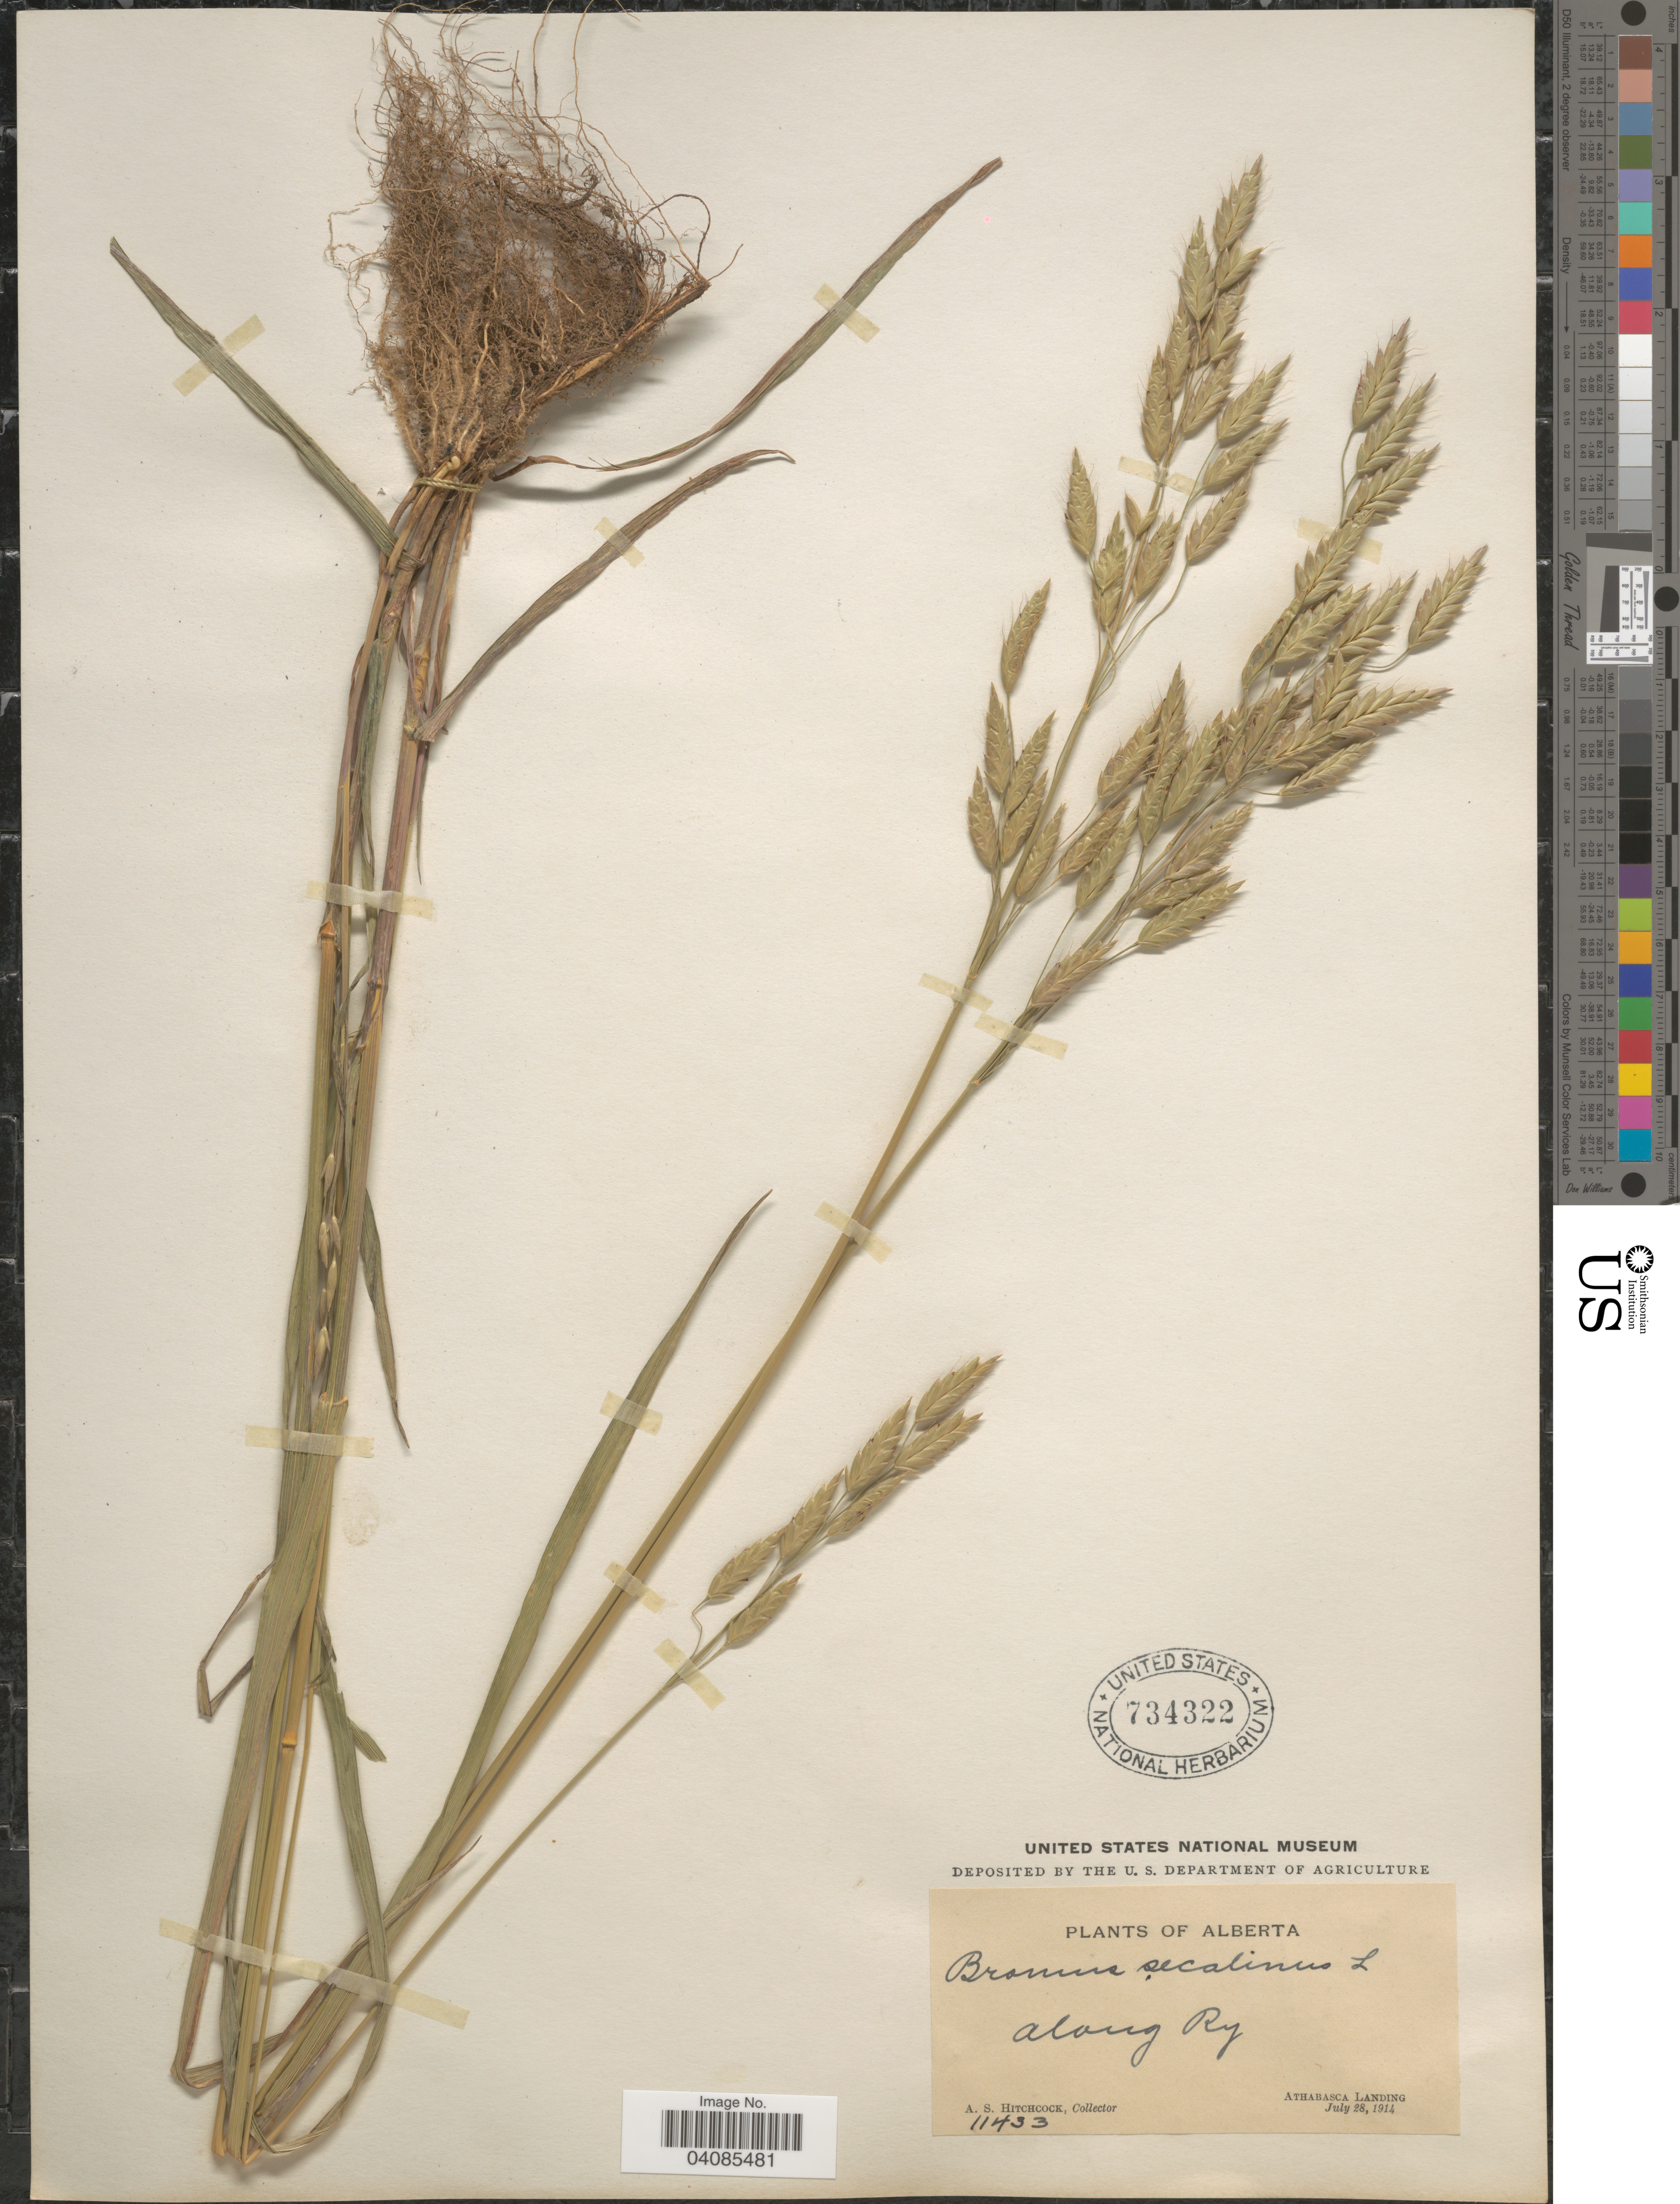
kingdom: Plantae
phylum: Tracheophyta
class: Liliopsida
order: Poales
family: Poaceae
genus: Bromus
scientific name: Bromus secalinus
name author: L.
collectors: A. S. Hitchcock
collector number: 11433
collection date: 1914-07-28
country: Canada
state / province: Alberta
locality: Along Ry. Athabasca Landing.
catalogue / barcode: US 734322